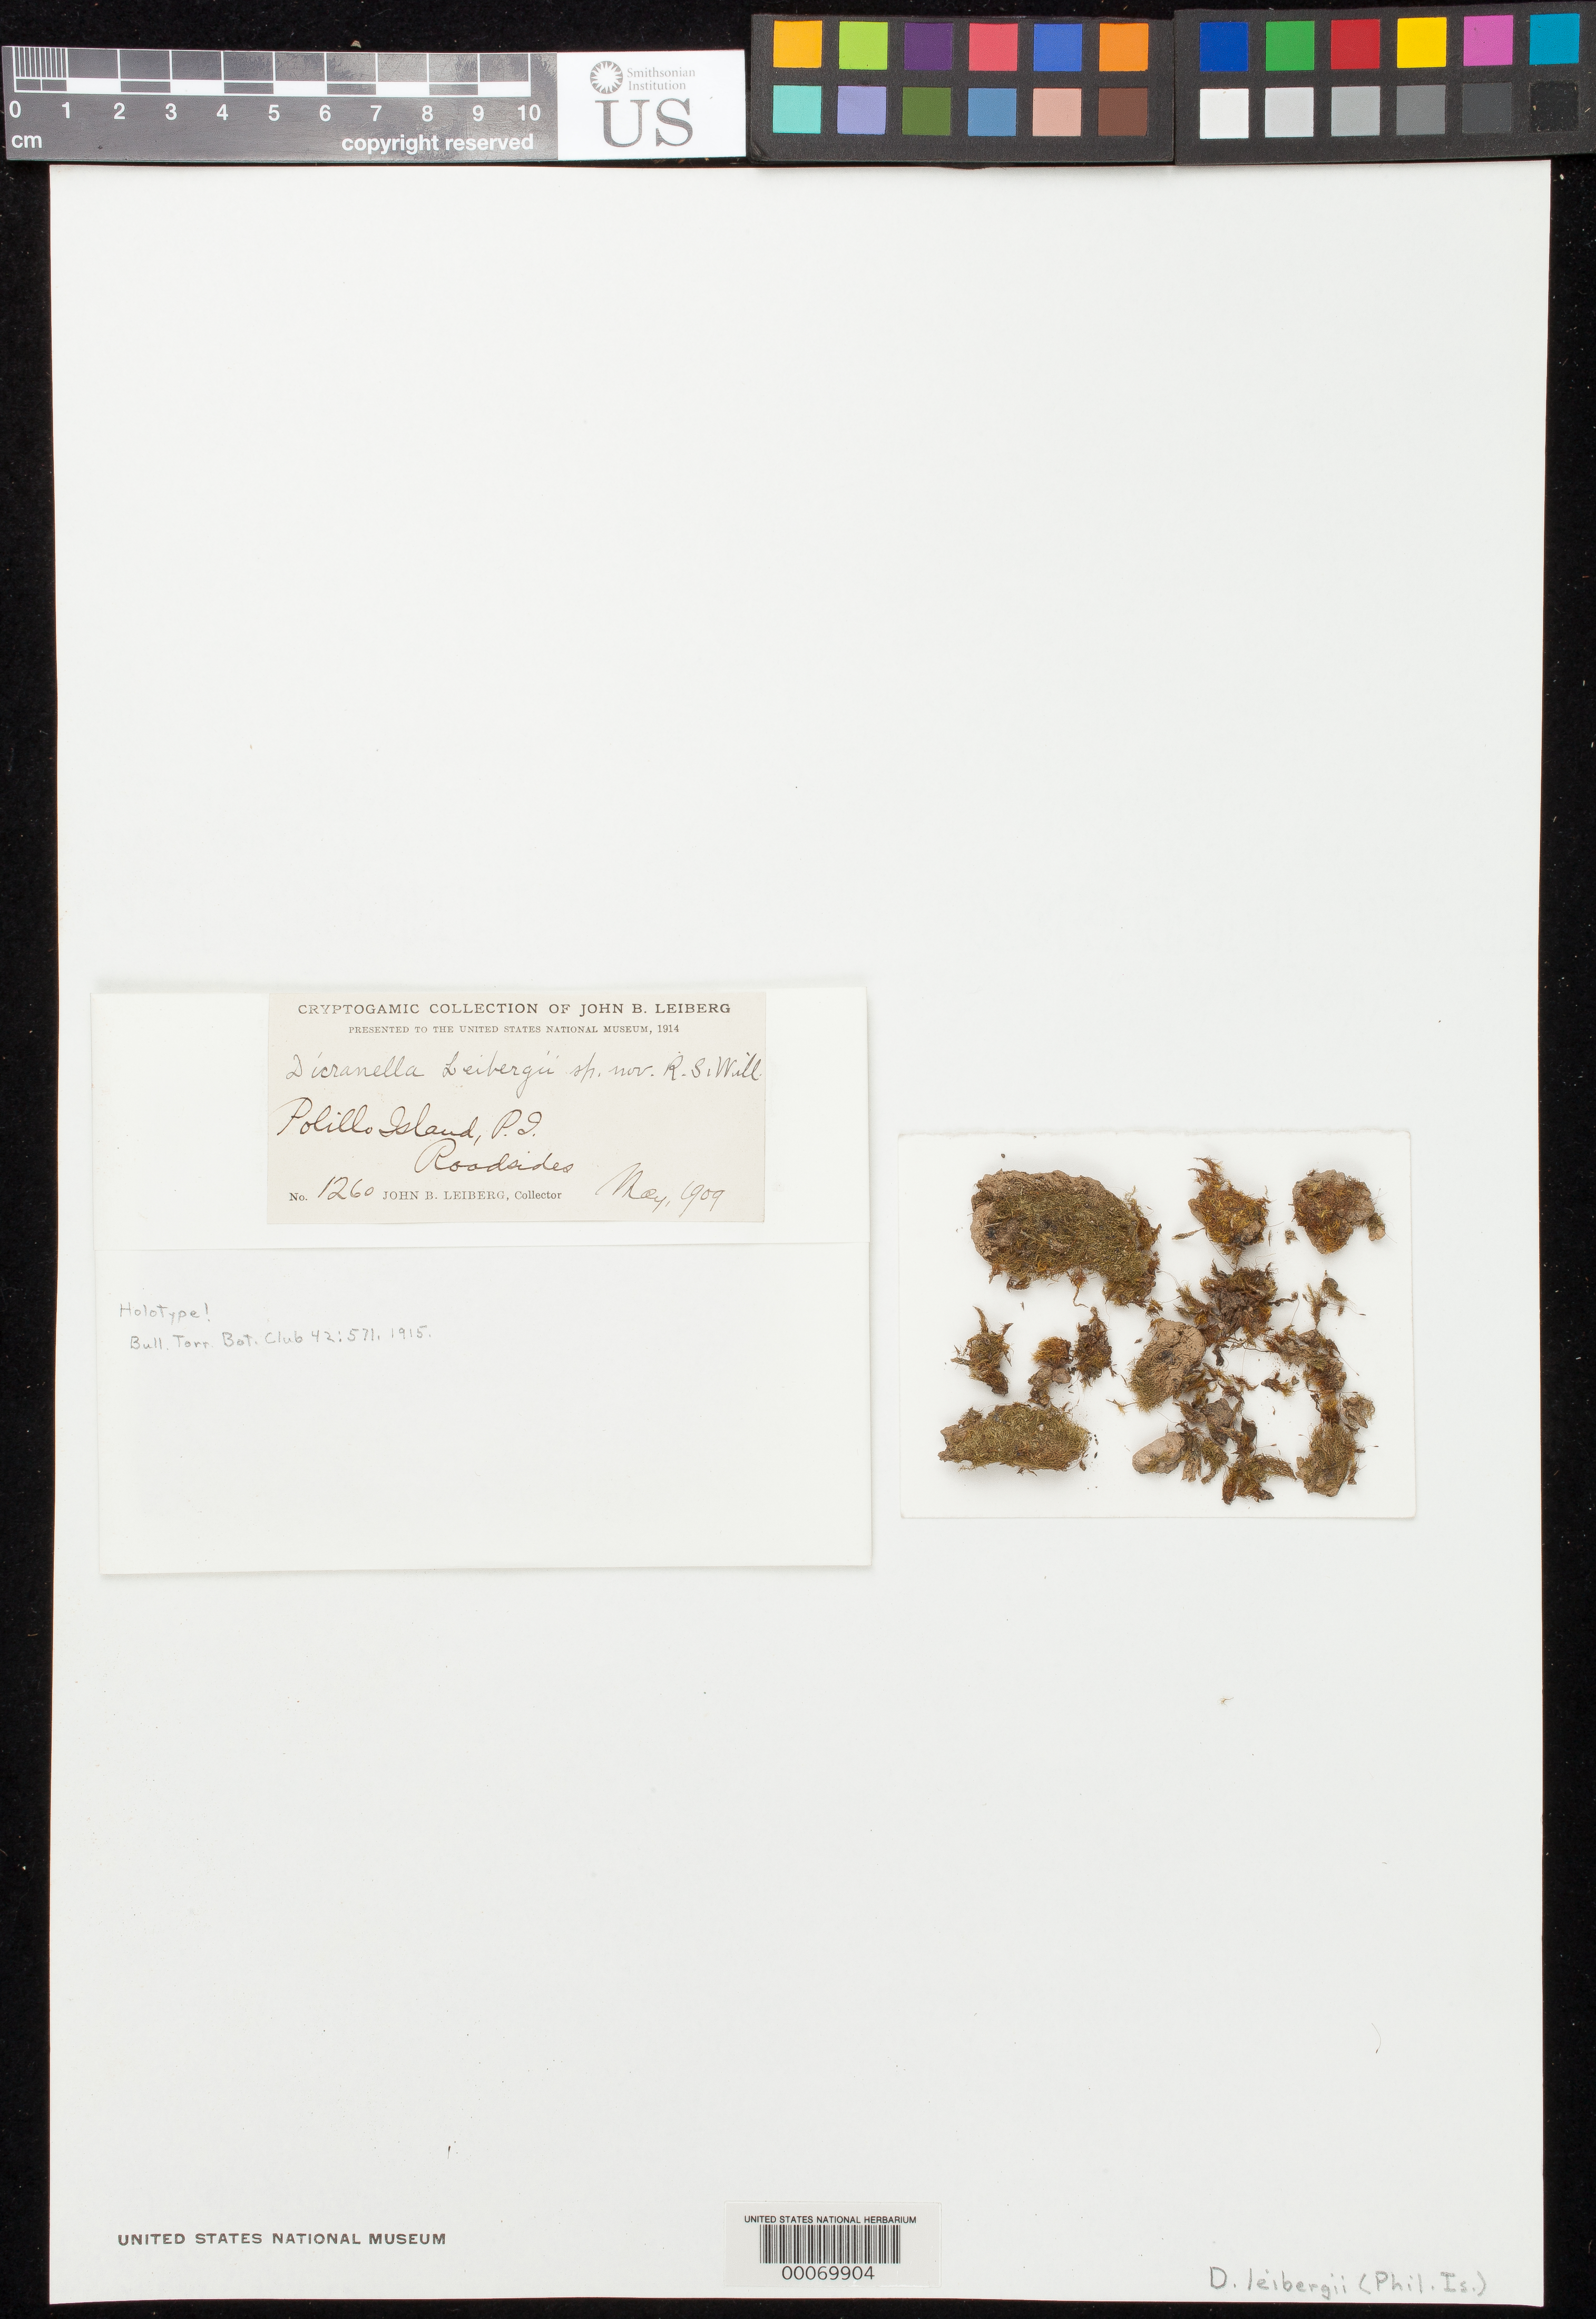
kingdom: Plantae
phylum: Bryophyta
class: Bryopsida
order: Dicranales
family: Dicranellaceae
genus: Dicranella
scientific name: Dicranella leibergii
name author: R.S. Williams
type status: Holotype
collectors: J. Leiberg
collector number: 1260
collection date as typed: May 1909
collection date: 1909-05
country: Philippines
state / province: Calabarzon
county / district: Quezon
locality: Polillo Isl.